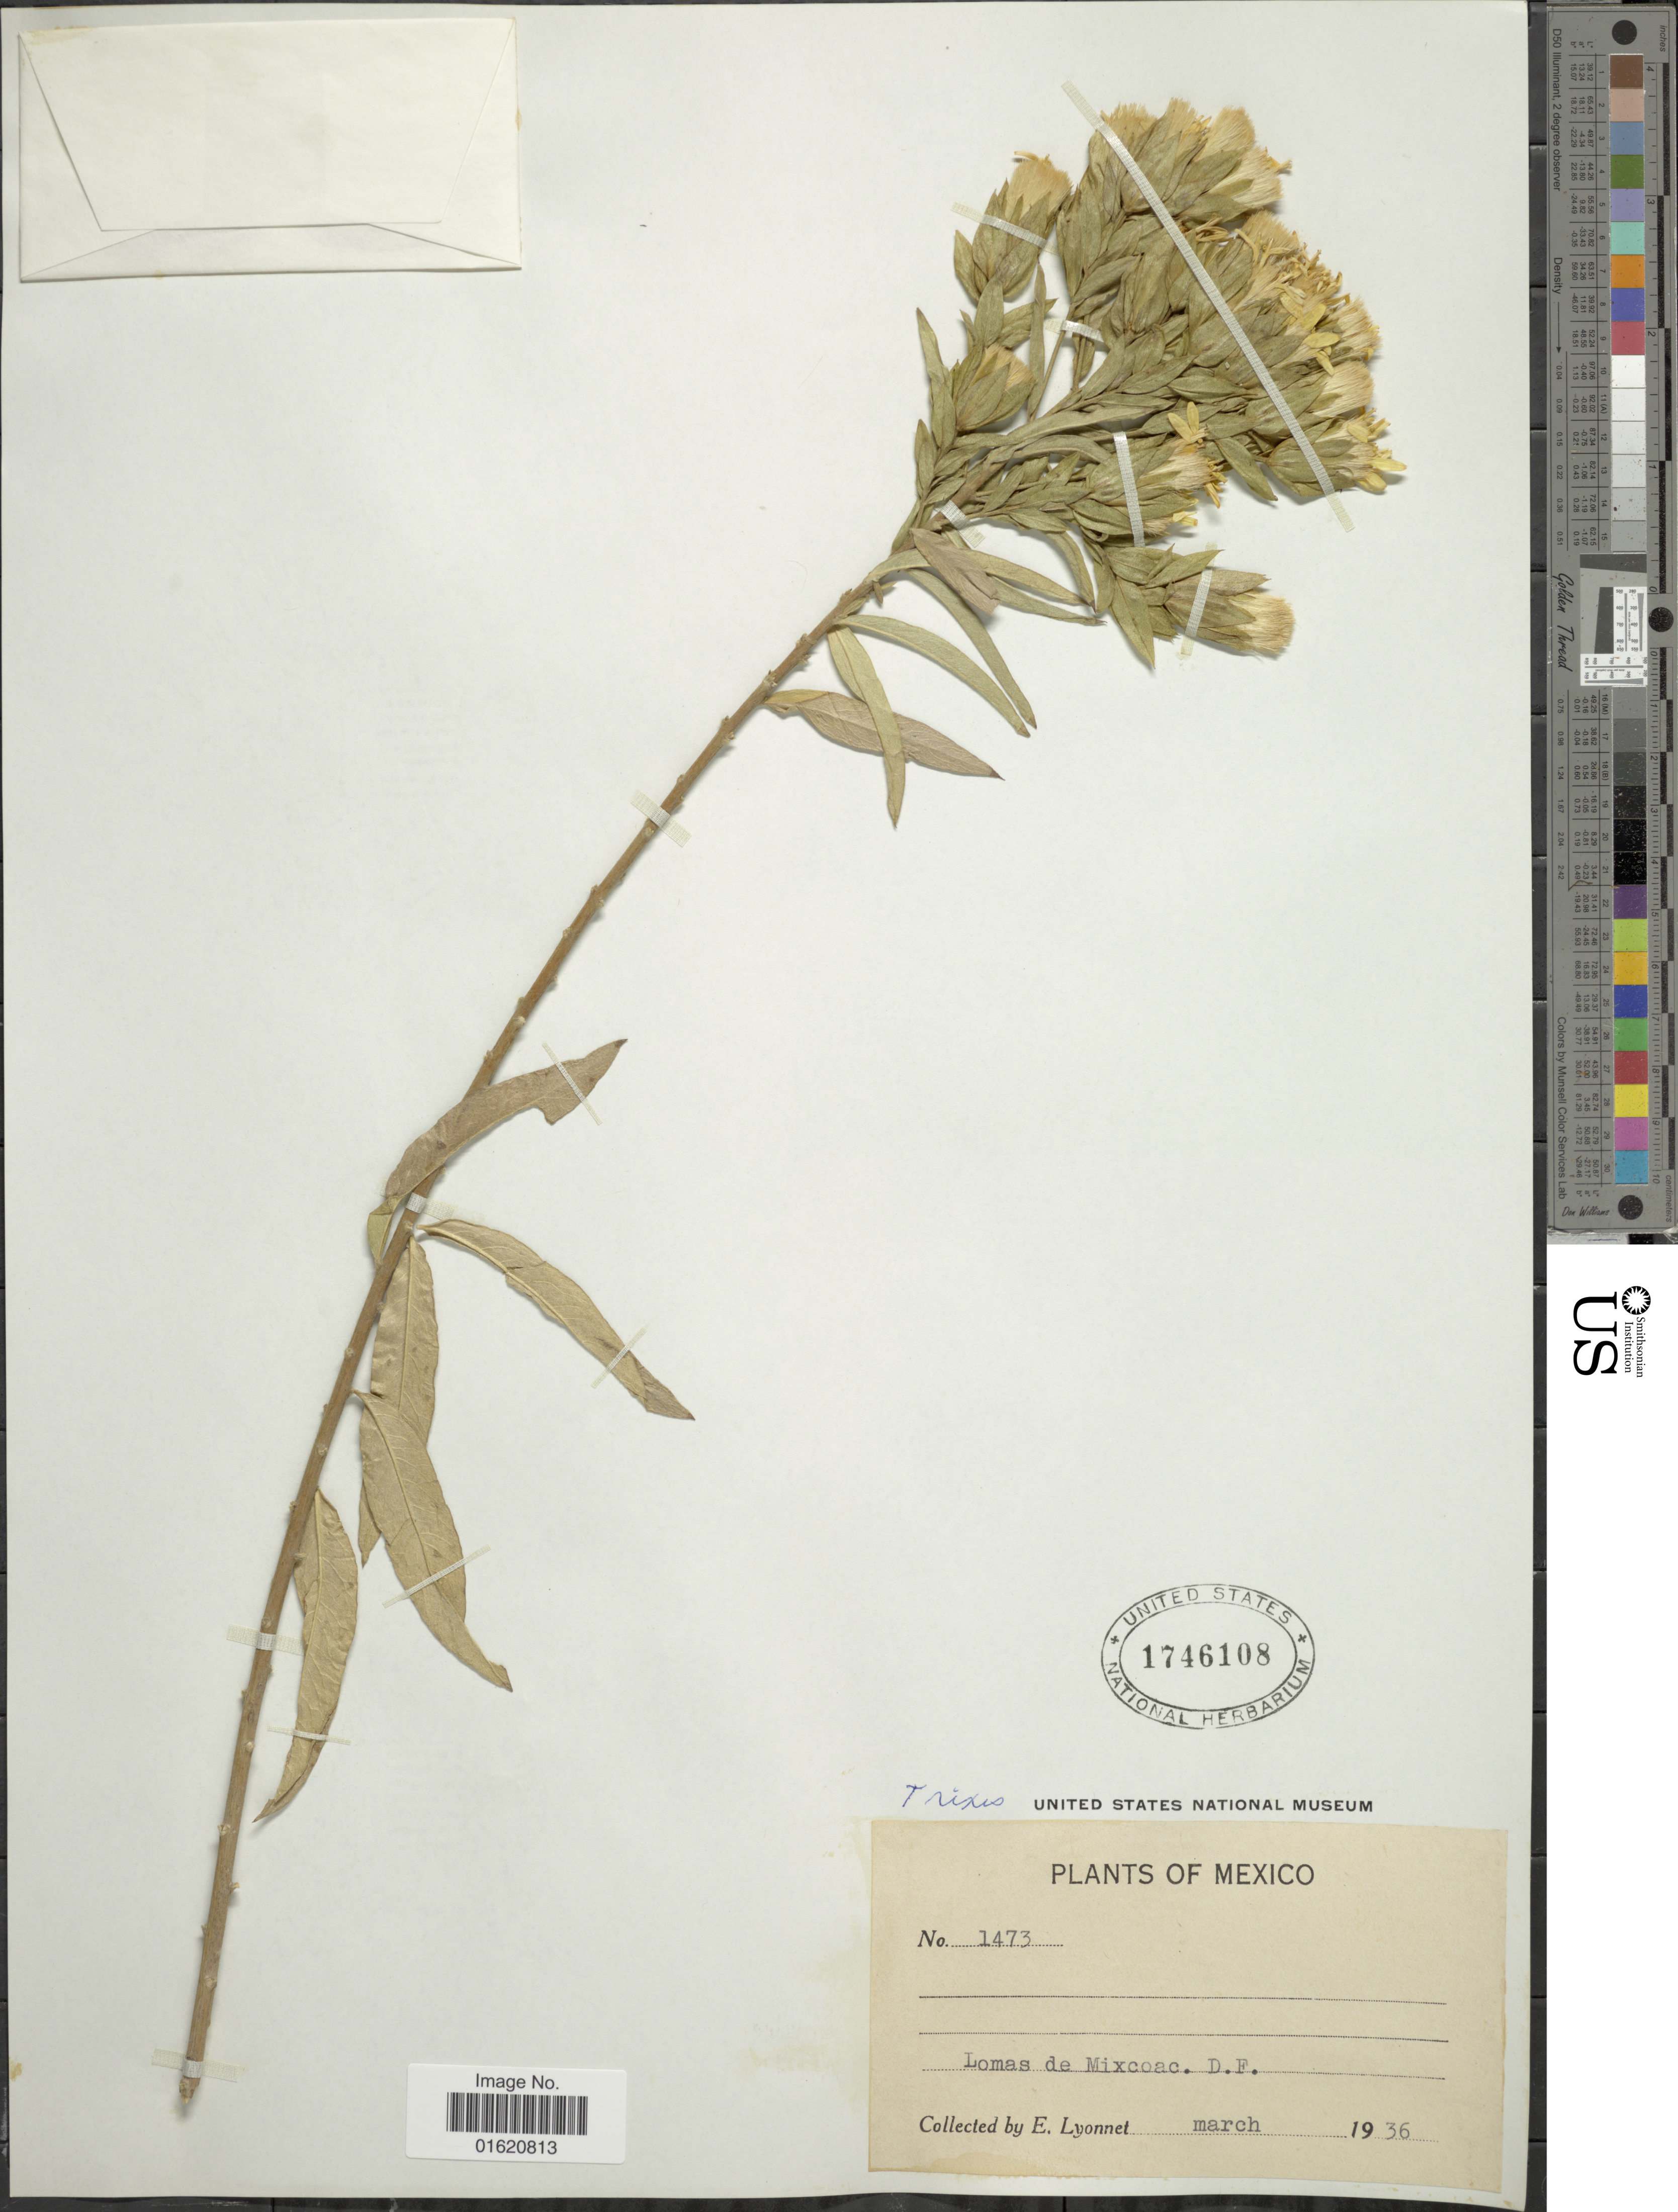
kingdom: Plantae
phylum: Tracheophyta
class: Magnoliopsida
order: Asterales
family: Asteraceae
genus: Trixis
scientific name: Trixis sp.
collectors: E. Lyonnet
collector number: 1473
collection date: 1936-03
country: Mexico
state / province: Distrito Federal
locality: Lomas de Mixcoac.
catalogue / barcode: US 1746108